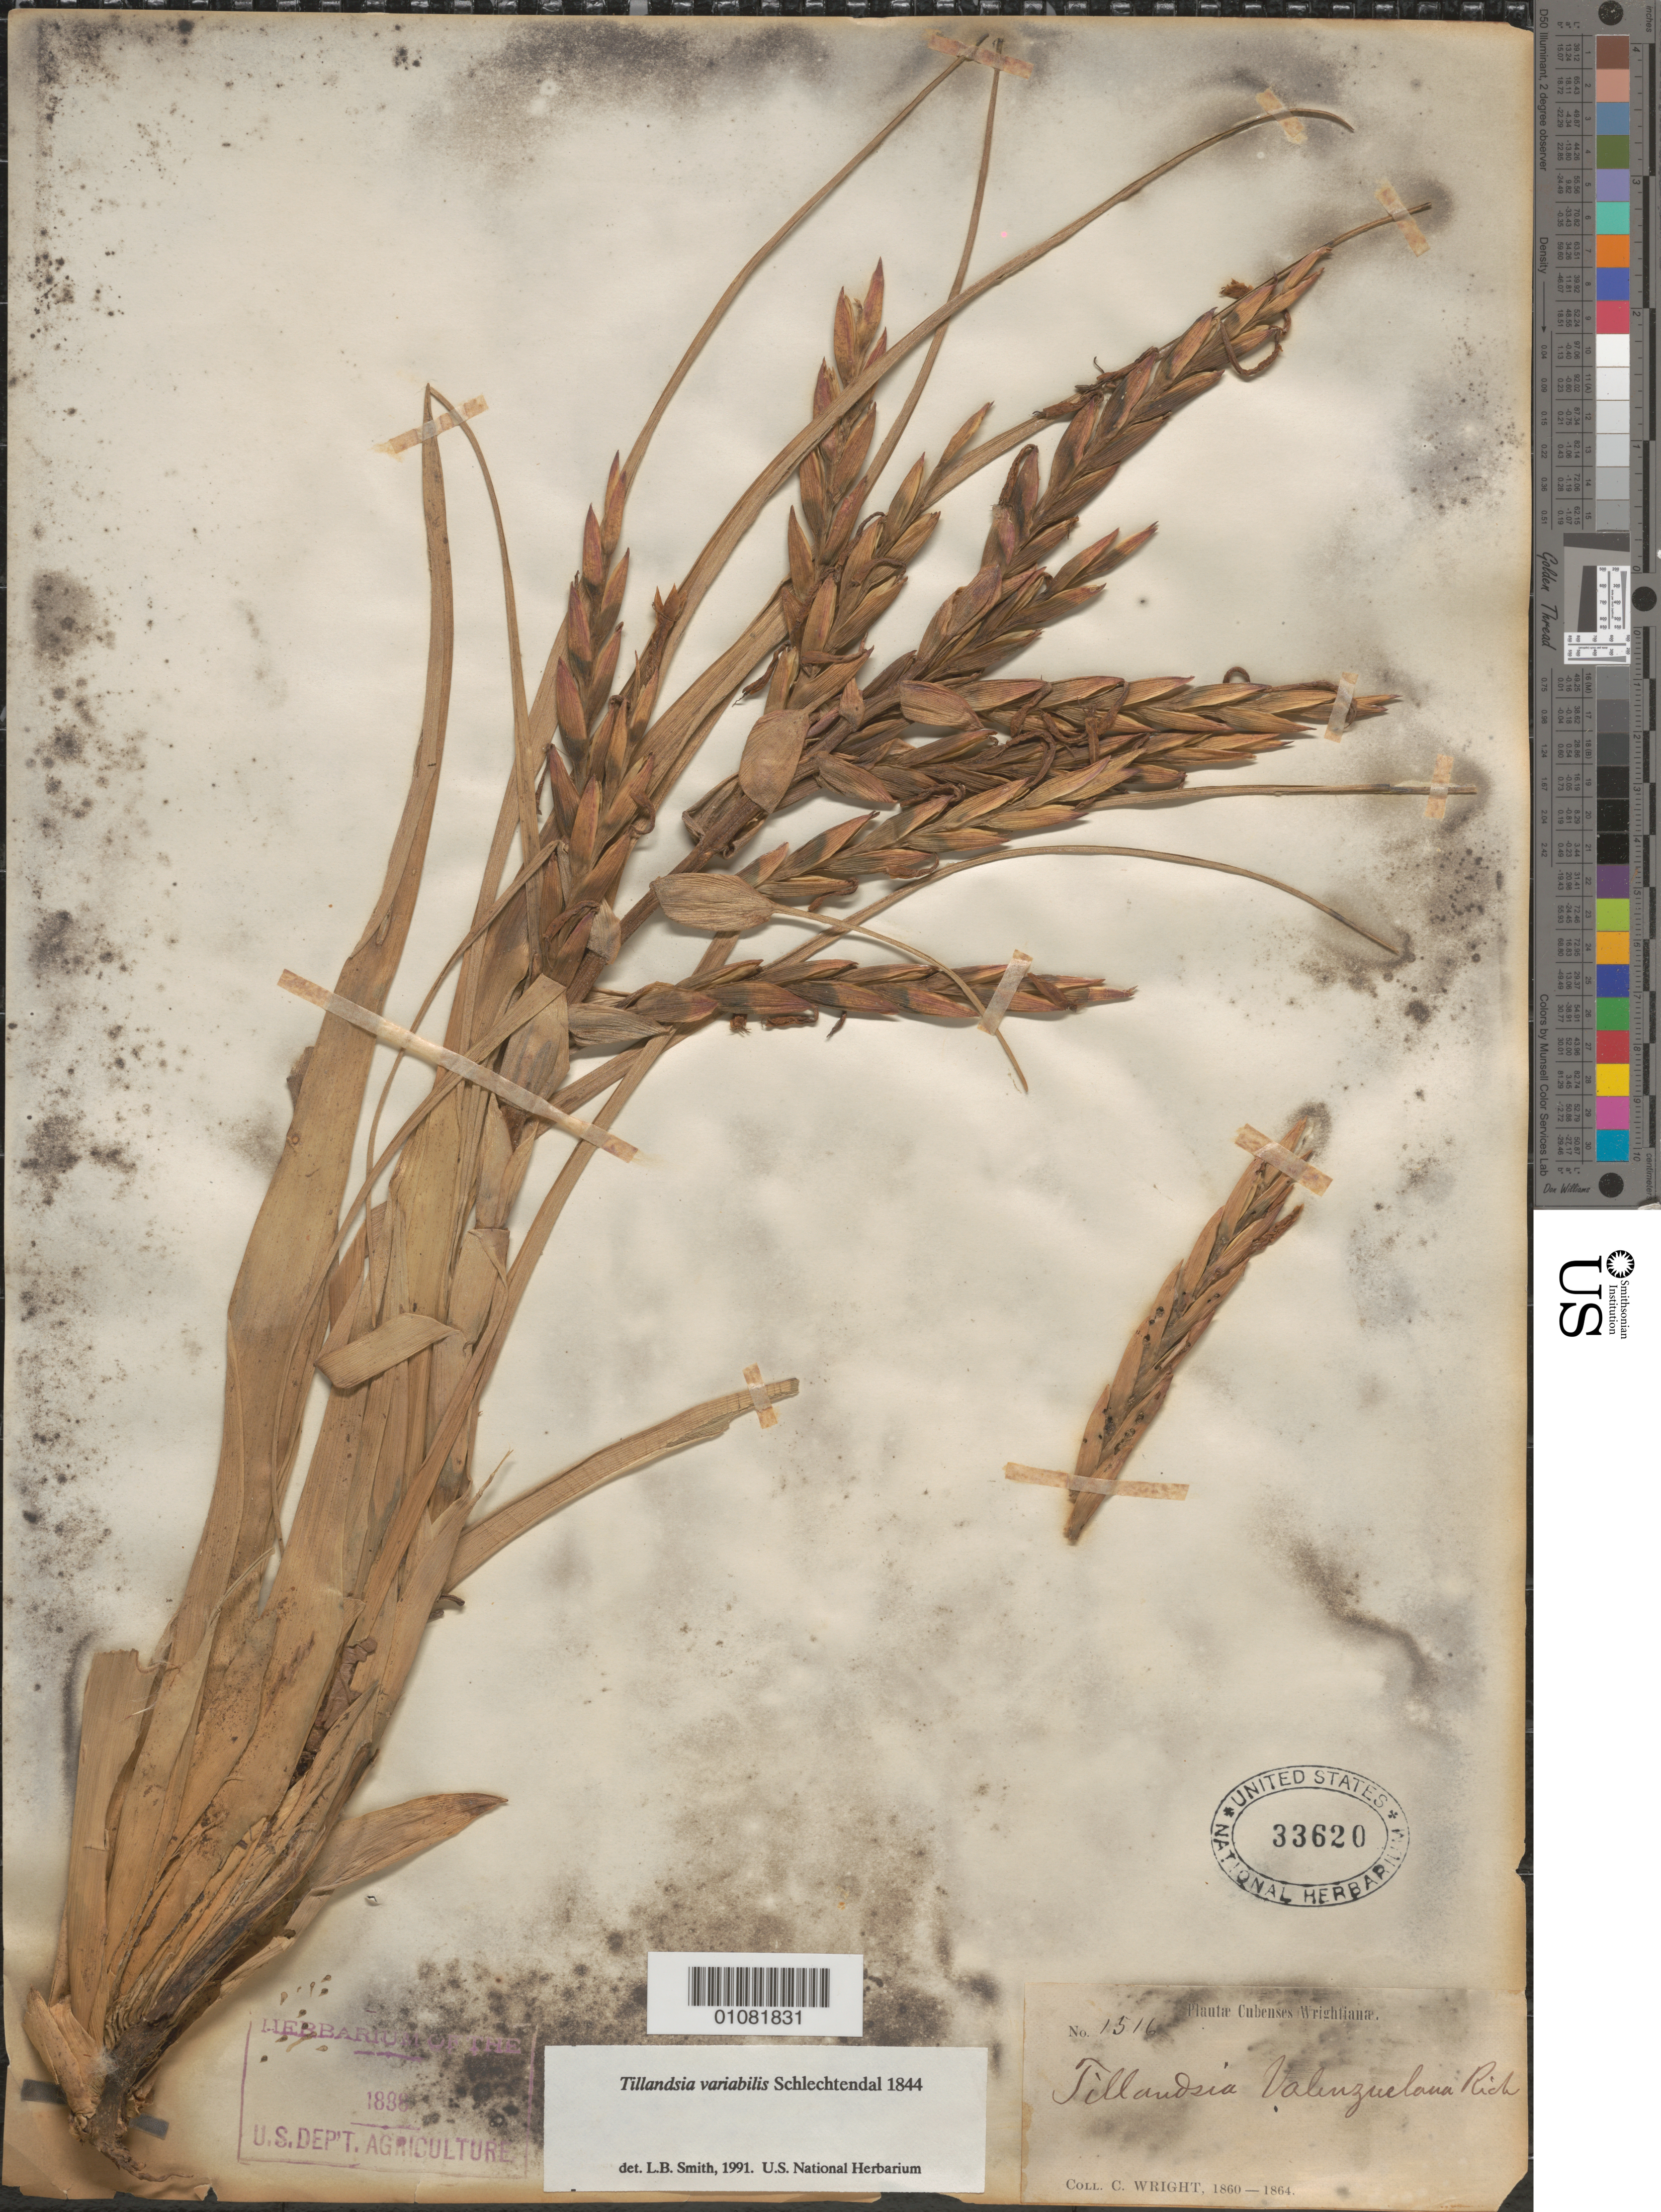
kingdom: Plantae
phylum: Tracheophyta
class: Liliopsida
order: Poales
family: Bromeliaceae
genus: Tillandsia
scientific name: Tillandsia variabilis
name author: Schltdl.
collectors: C. Wright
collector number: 1516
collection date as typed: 1860 to 1864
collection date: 1860/1864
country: Cuba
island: Cuba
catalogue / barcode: US 33620